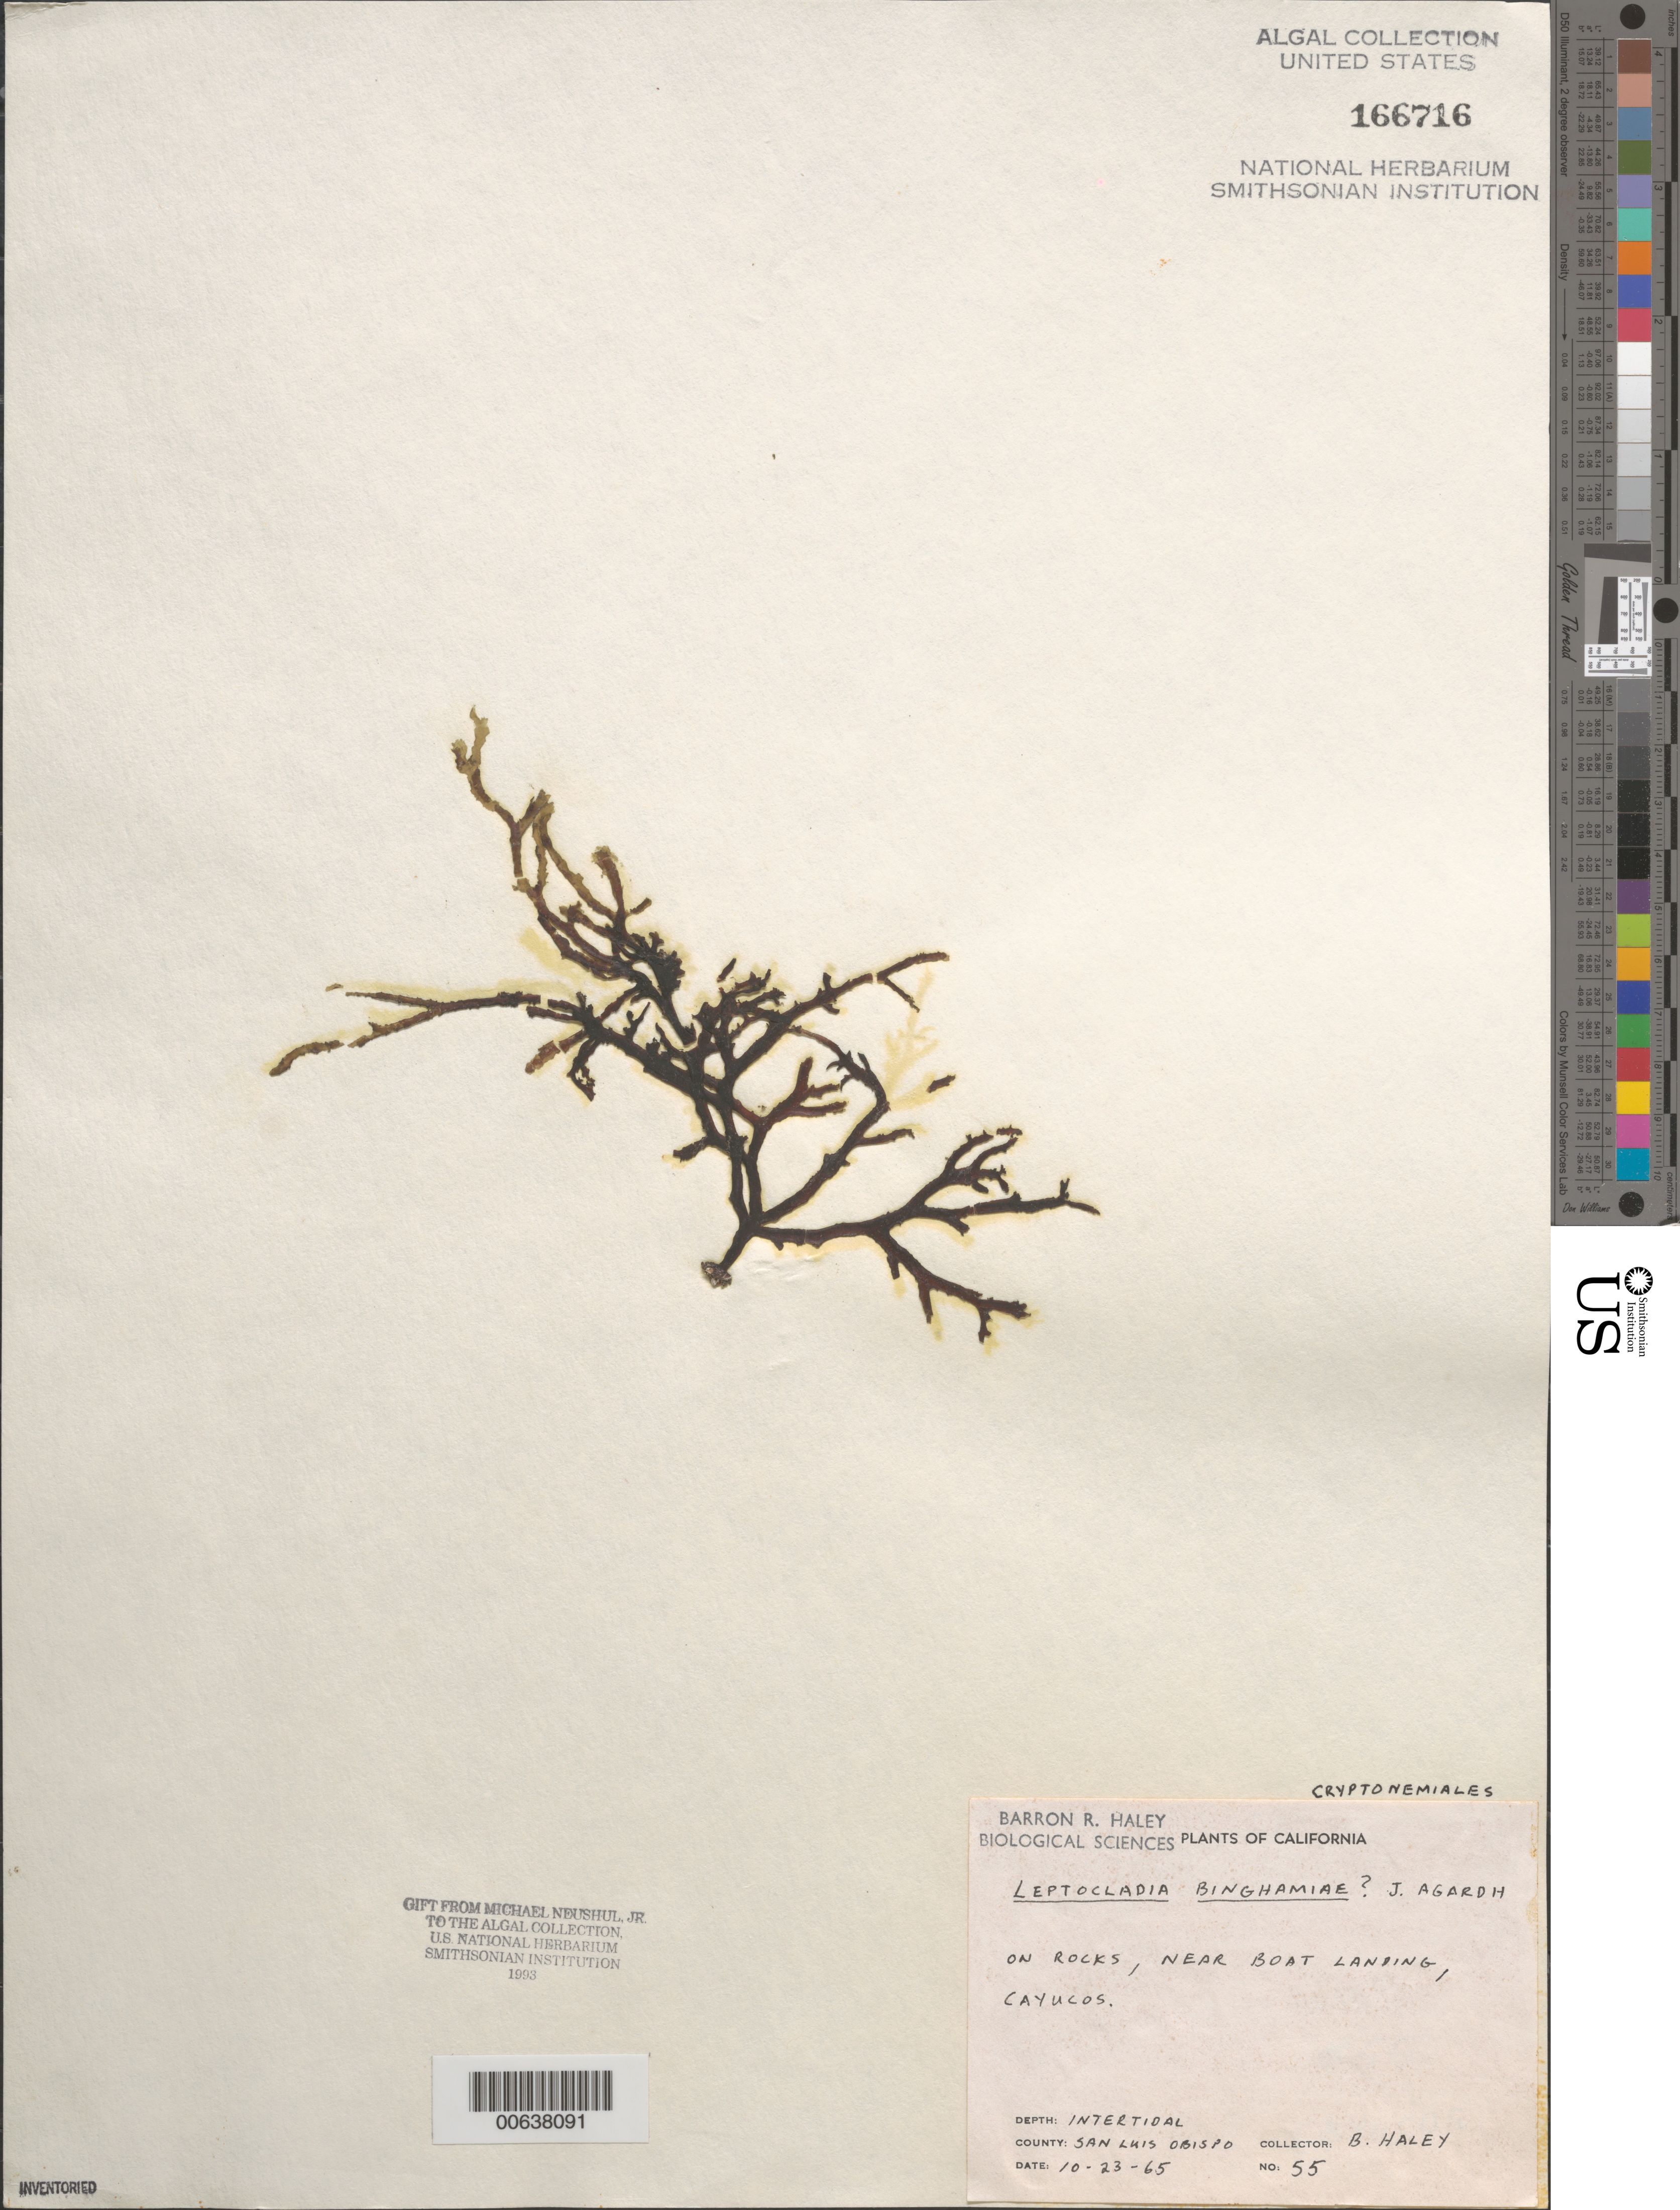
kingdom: Plantae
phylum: Rhodophyta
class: Florideophyceae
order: Gigartinales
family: Dumontiaceae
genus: Leptocladia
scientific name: Leptocladia binghamiae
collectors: B. Haley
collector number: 55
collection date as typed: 23 Oct 1965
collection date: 1965-10-23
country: United States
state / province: California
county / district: San Luis Obispo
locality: Cayucos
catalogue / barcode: US 166716